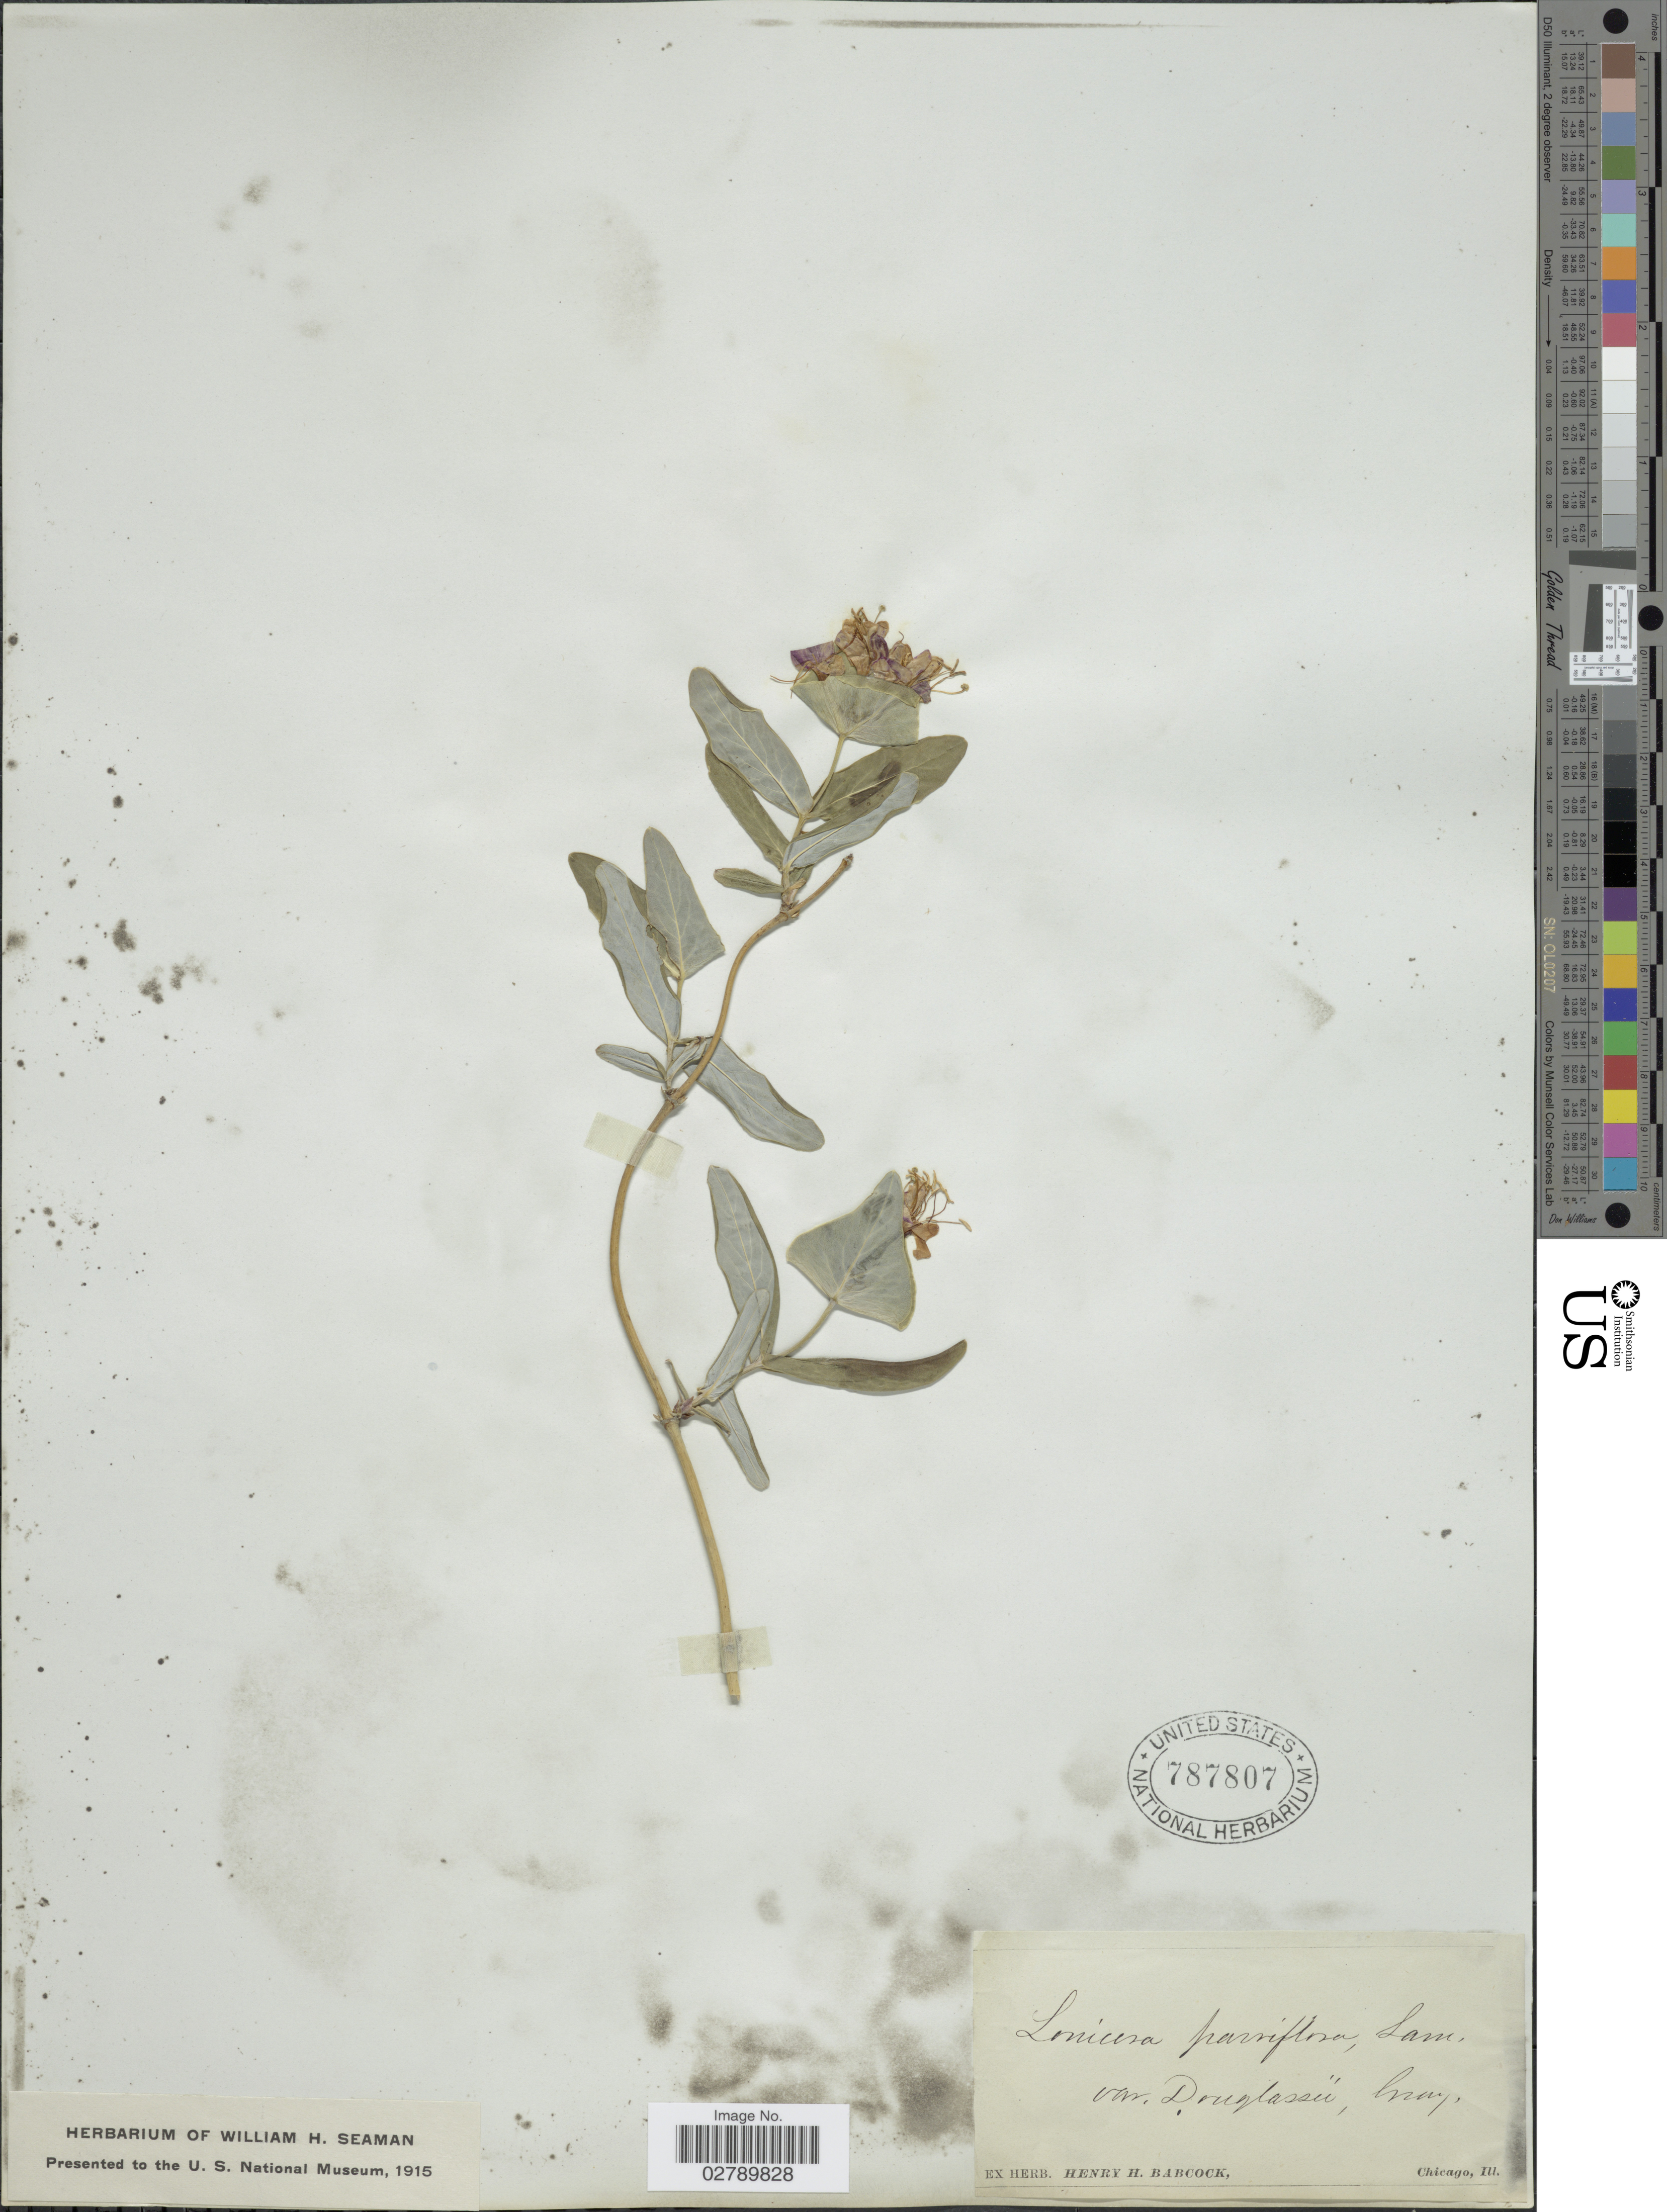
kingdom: Plantae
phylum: Tracheophyta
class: Magnoliopsida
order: Dipsacales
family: Caprifoliaceae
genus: Lonicera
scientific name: Lonicera parviflora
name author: Lam.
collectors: ex herb. Henry Homes Babcock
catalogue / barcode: US 787807